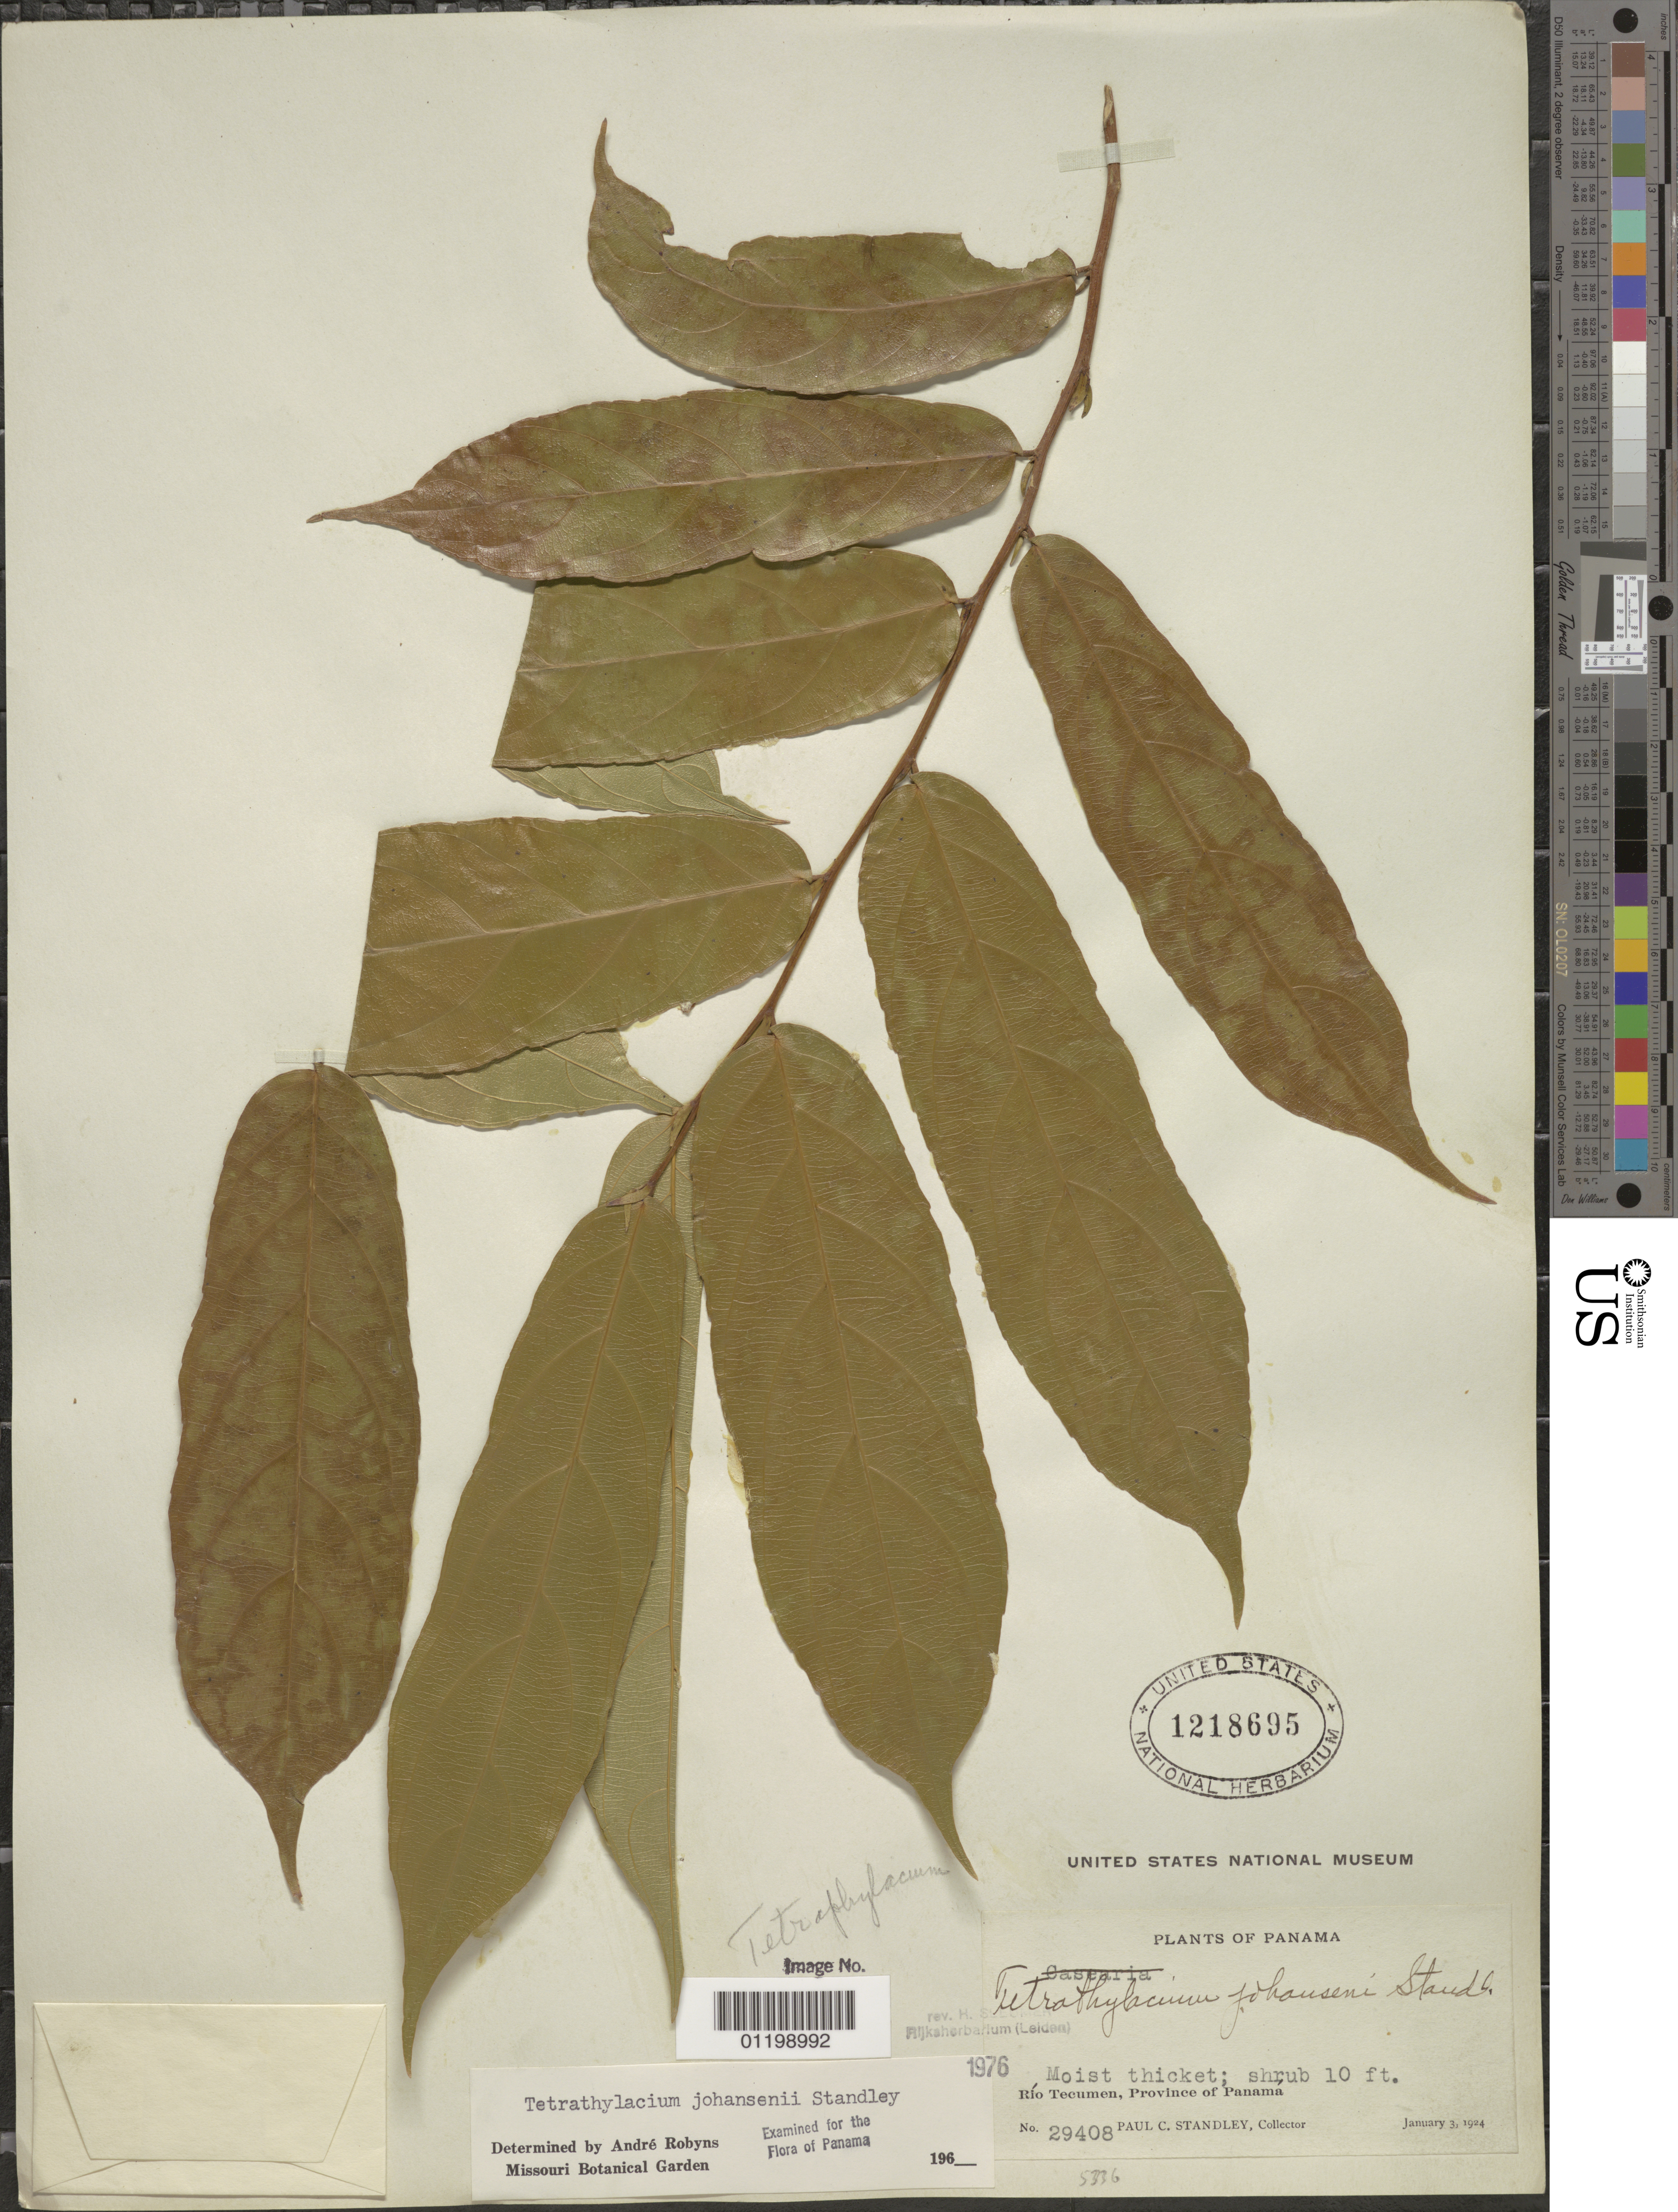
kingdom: Plantae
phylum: Tracheophyta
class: Magnoliopsida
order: Malpighiales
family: Salicaceae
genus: Tetrathylacium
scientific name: Tetrathylacium johansenii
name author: Standl.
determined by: Robyns, A.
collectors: P. C. Standley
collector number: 29408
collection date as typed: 03 Jan 1924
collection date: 1924-01-03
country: Panama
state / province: Panamá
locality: Rio Tecumen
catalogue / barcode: US 1218695